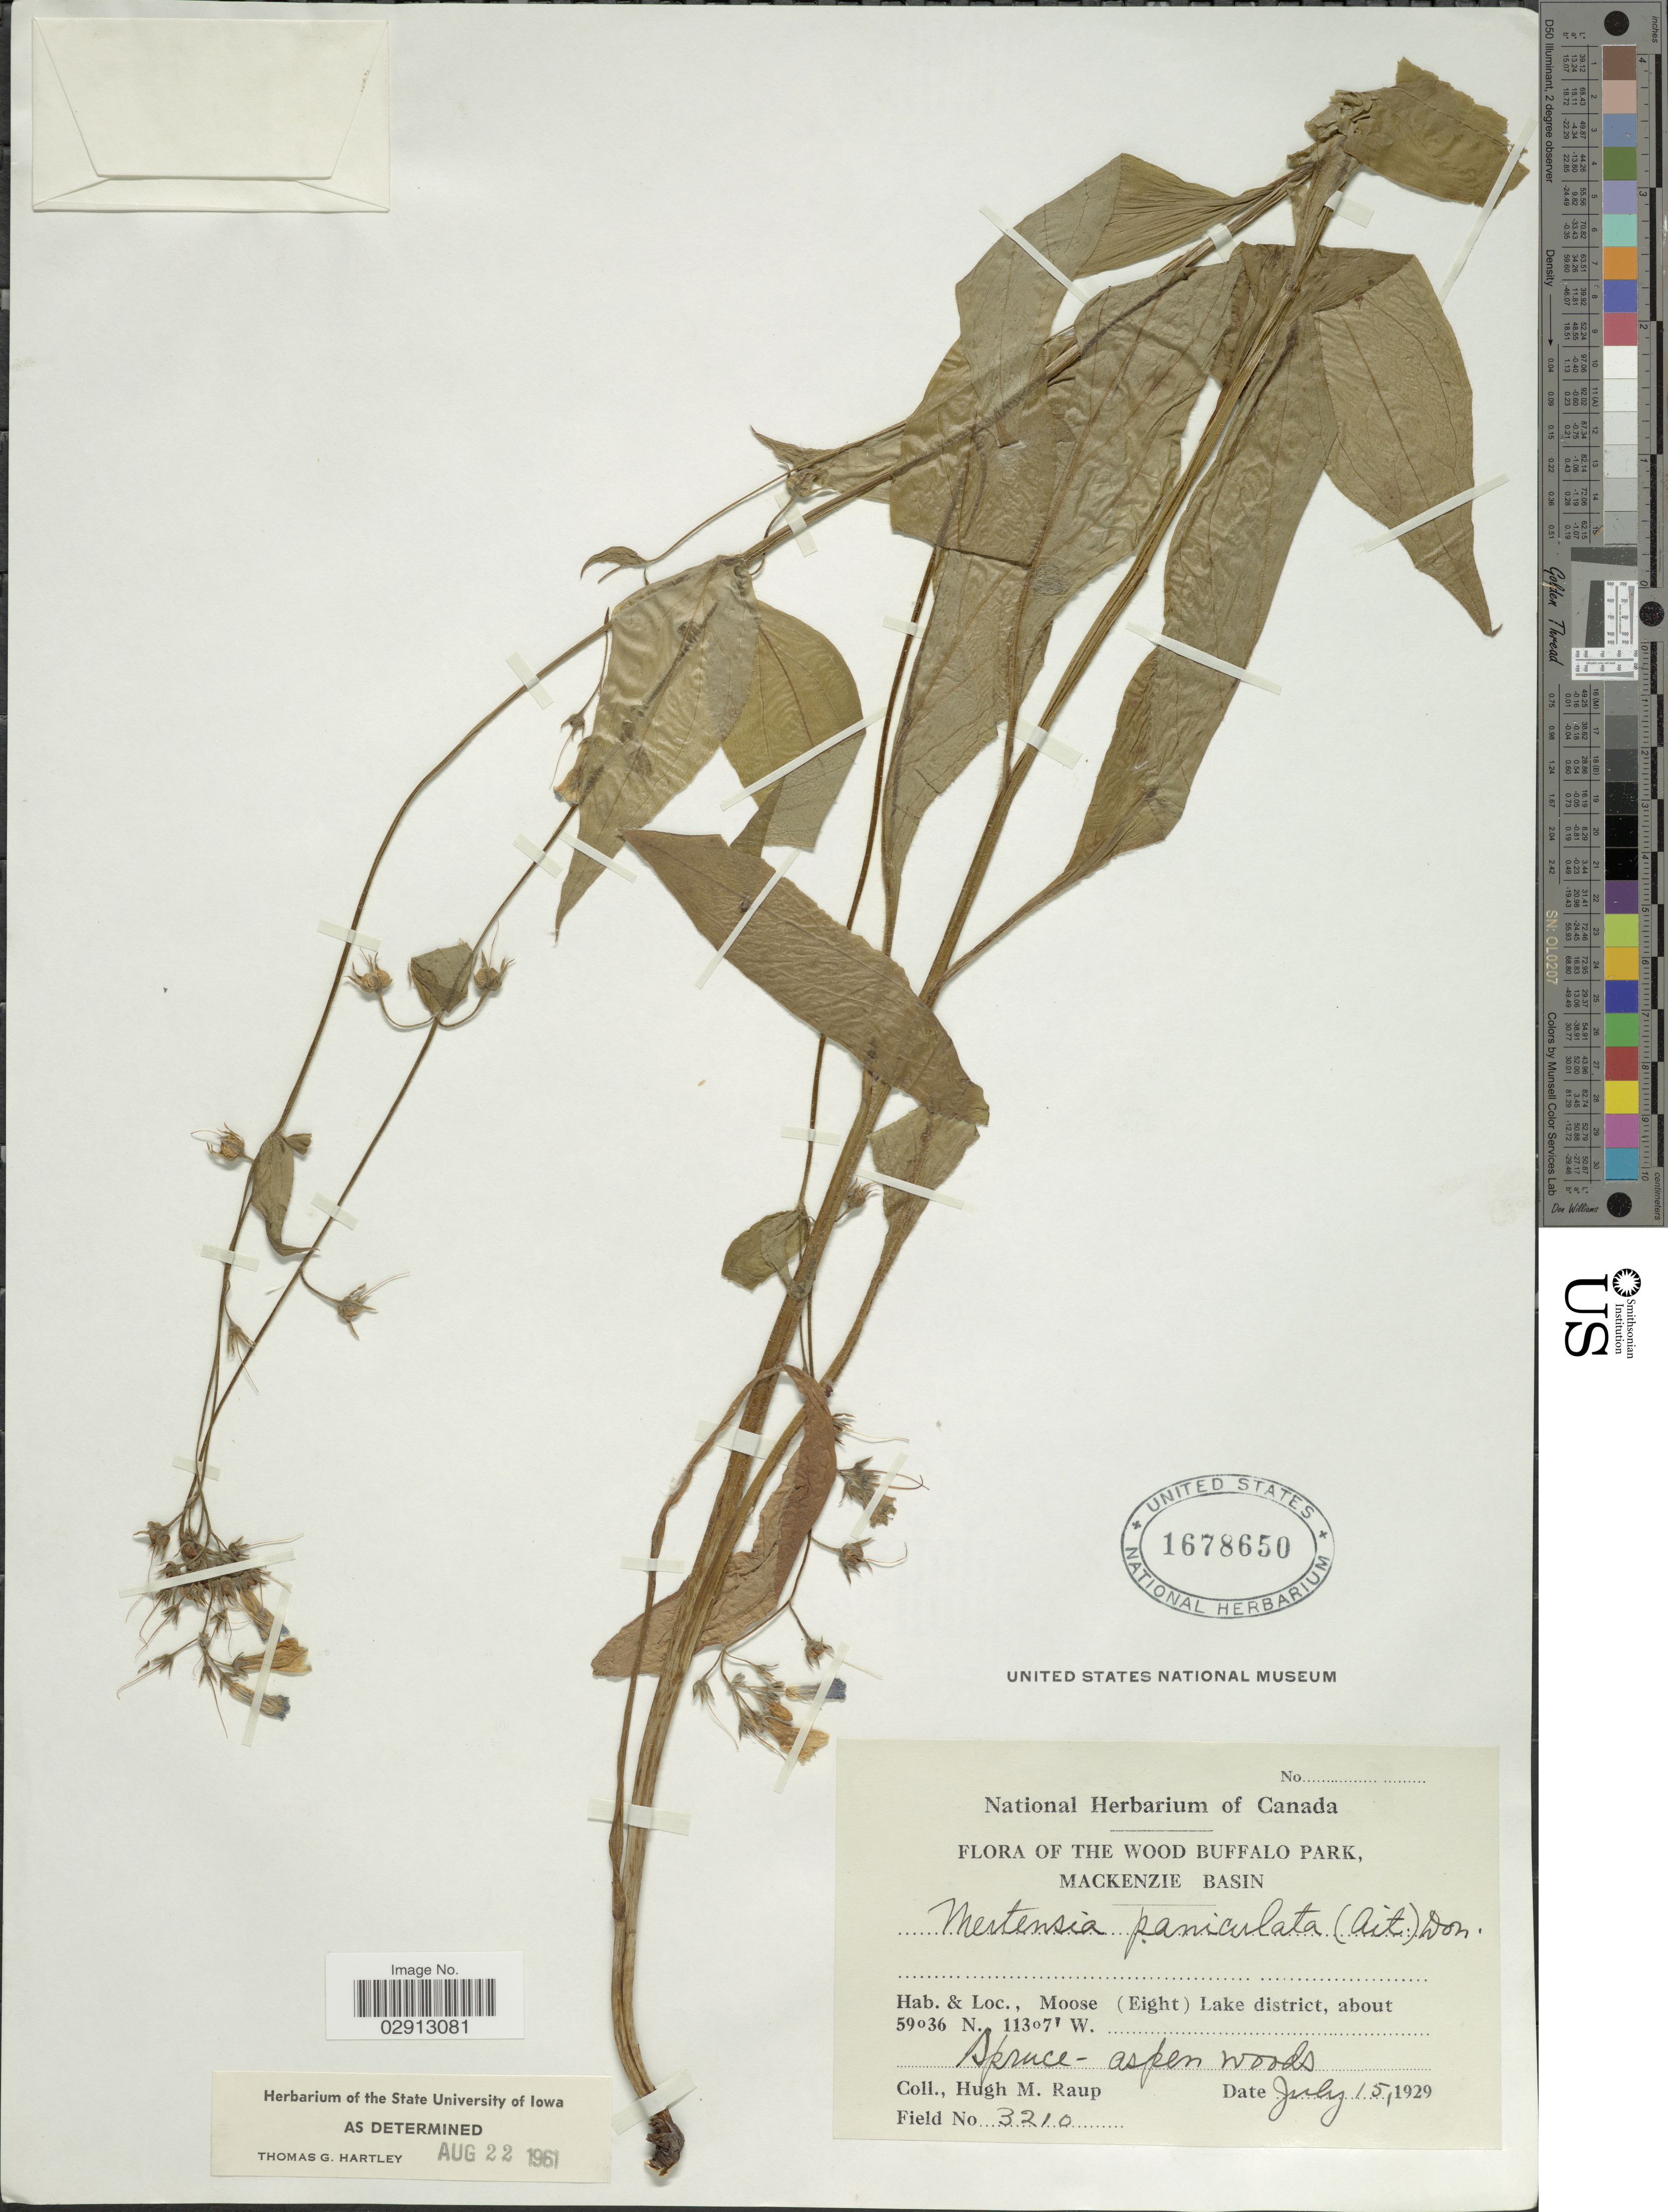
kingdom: Plantae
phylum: Tracheophyta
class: Magnoliopsida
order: Boraginales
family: Boraginaceae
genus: Mertensia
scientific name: Mertensia paniculata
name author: (Aiton) G. Don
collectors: H. Raup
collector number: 3210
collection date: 1929-07-15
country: Canada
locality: The Wood Buffalo Park, Mackenzie Basin. Moose (Eight) Lake district. Spruce-aspen woods.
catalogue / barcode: US 1678650